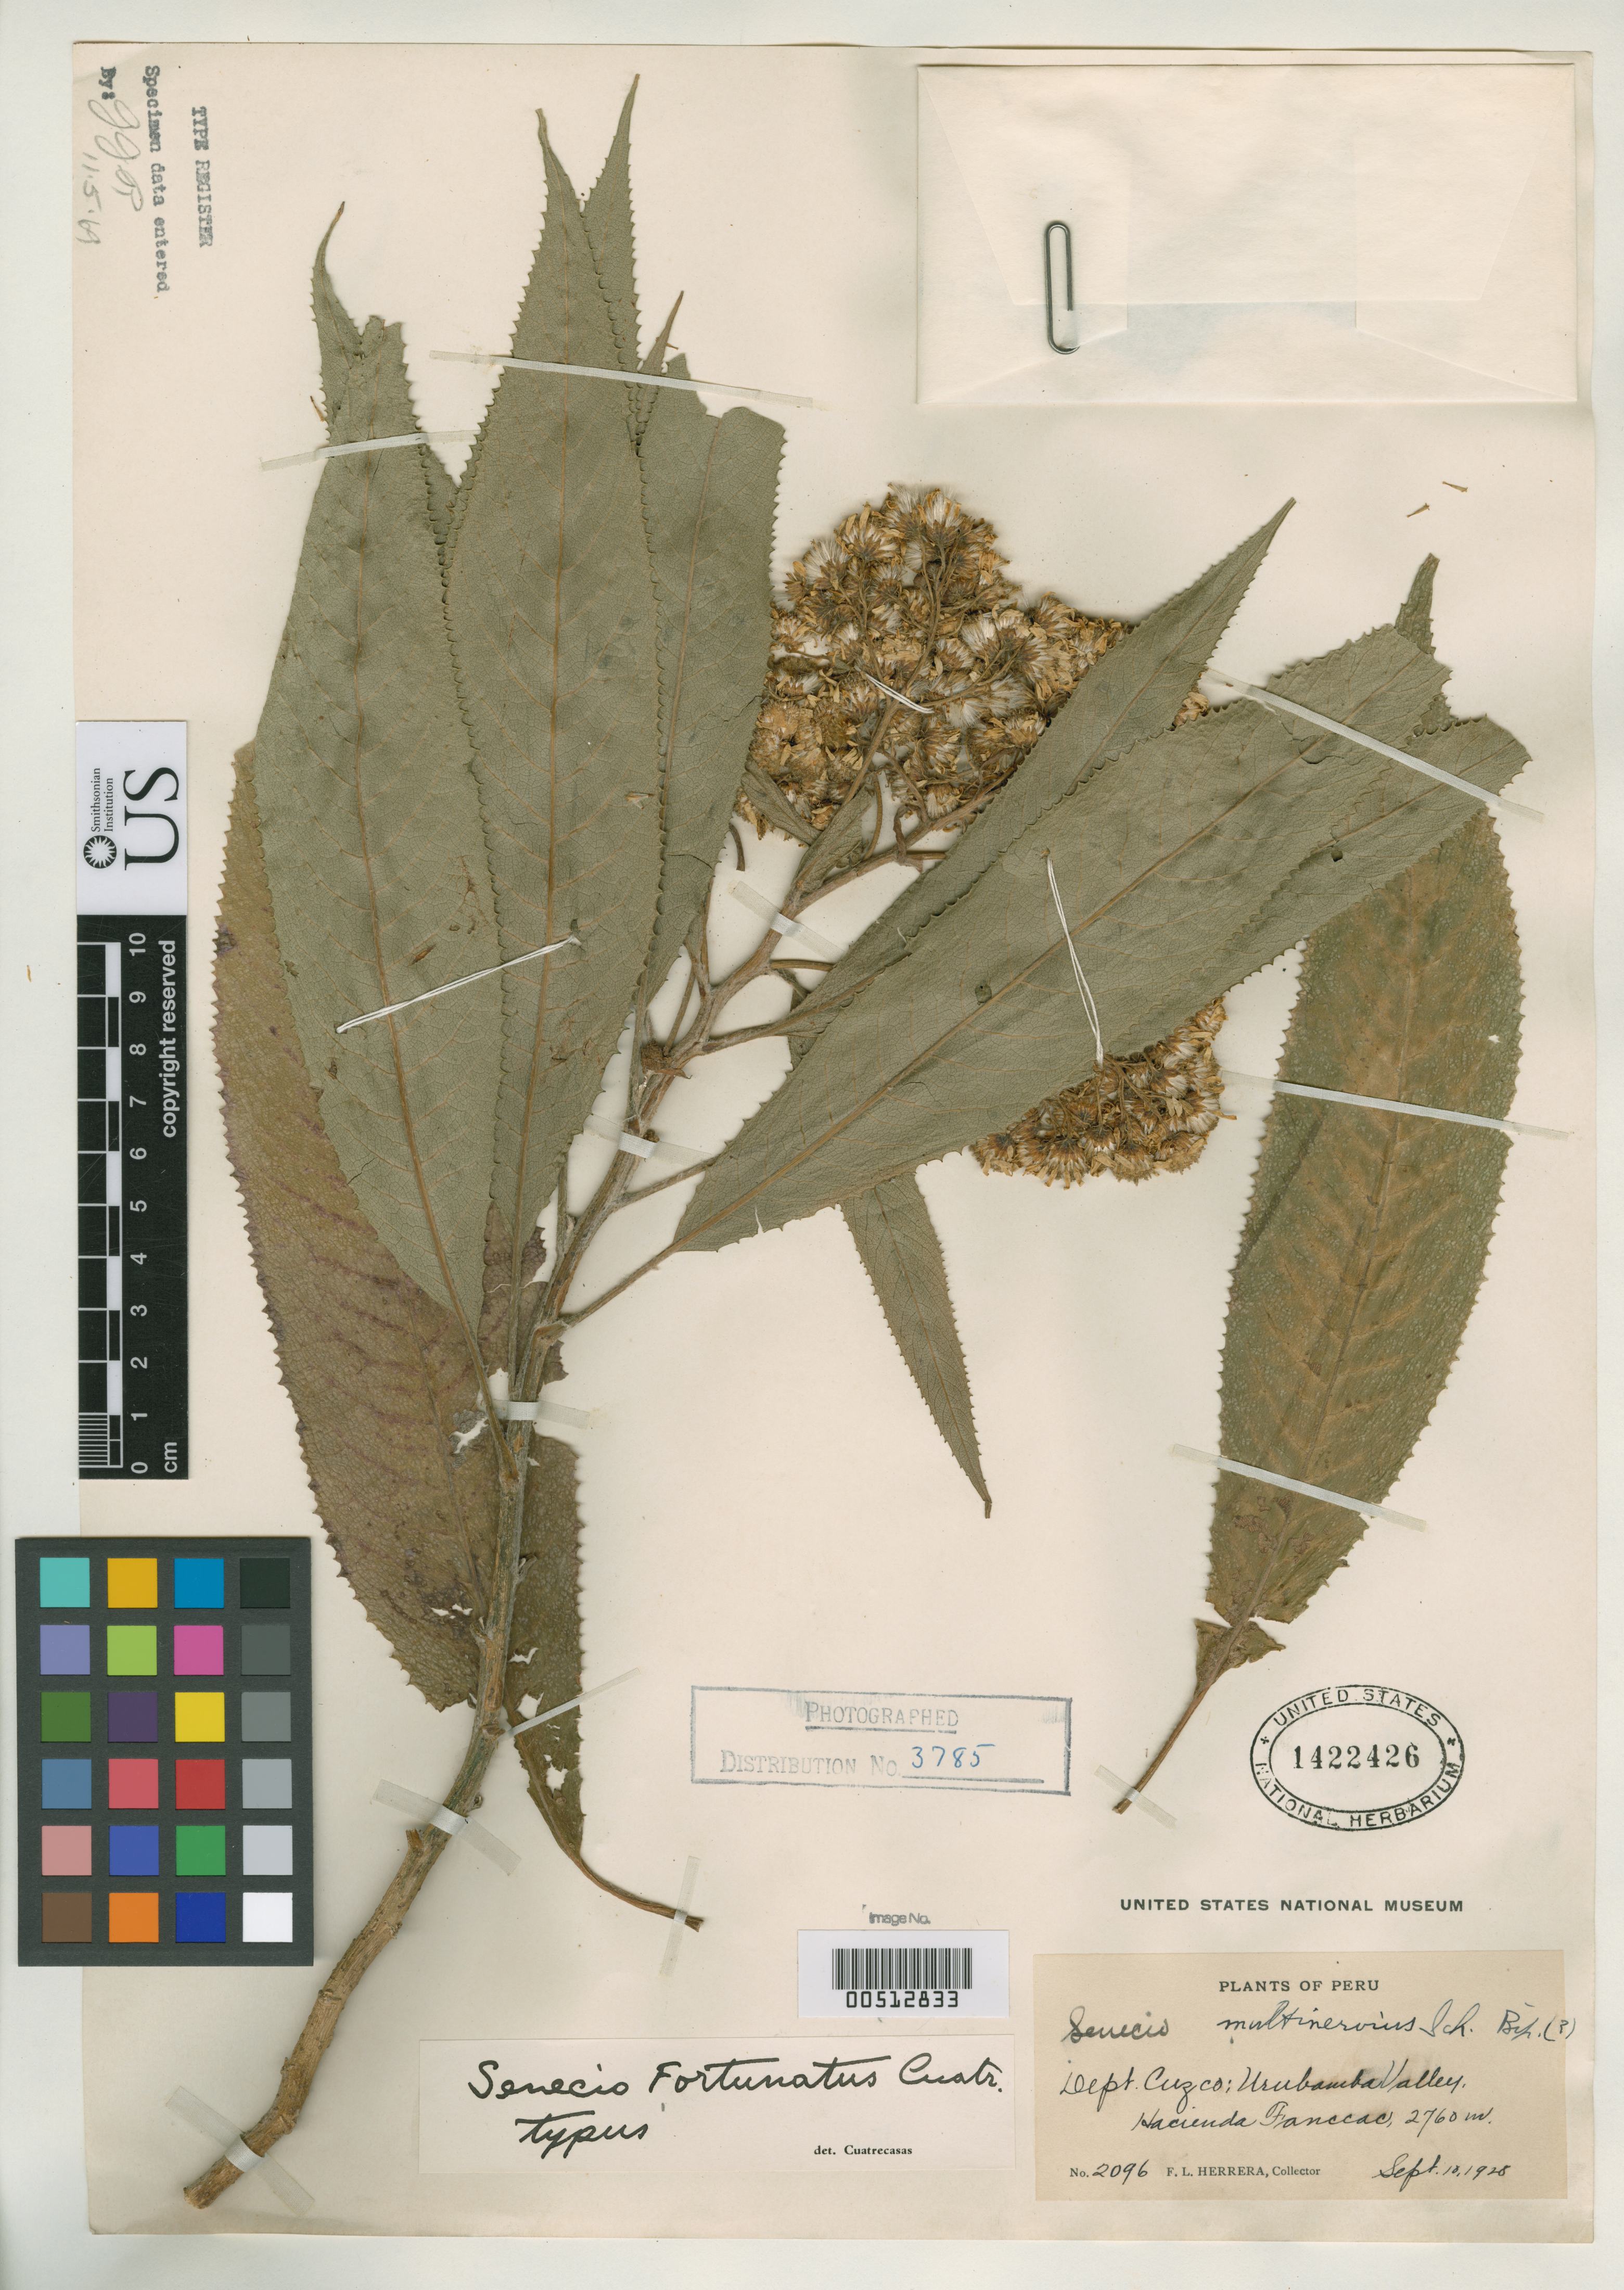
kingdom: Plantae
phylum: Tracheophyta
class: Magnoliopsida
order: Asterales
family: Asteraceae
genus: Senecio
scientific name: Senecio fortunatus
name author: Cuatrec.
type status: Holotype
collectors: F. L. Herrera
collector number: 2096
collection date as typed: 10 Sep 1928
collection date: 1928-09-10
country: Peru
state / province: Cusco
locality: Urubamba Valley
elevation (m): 2760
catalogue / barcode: US 1422426